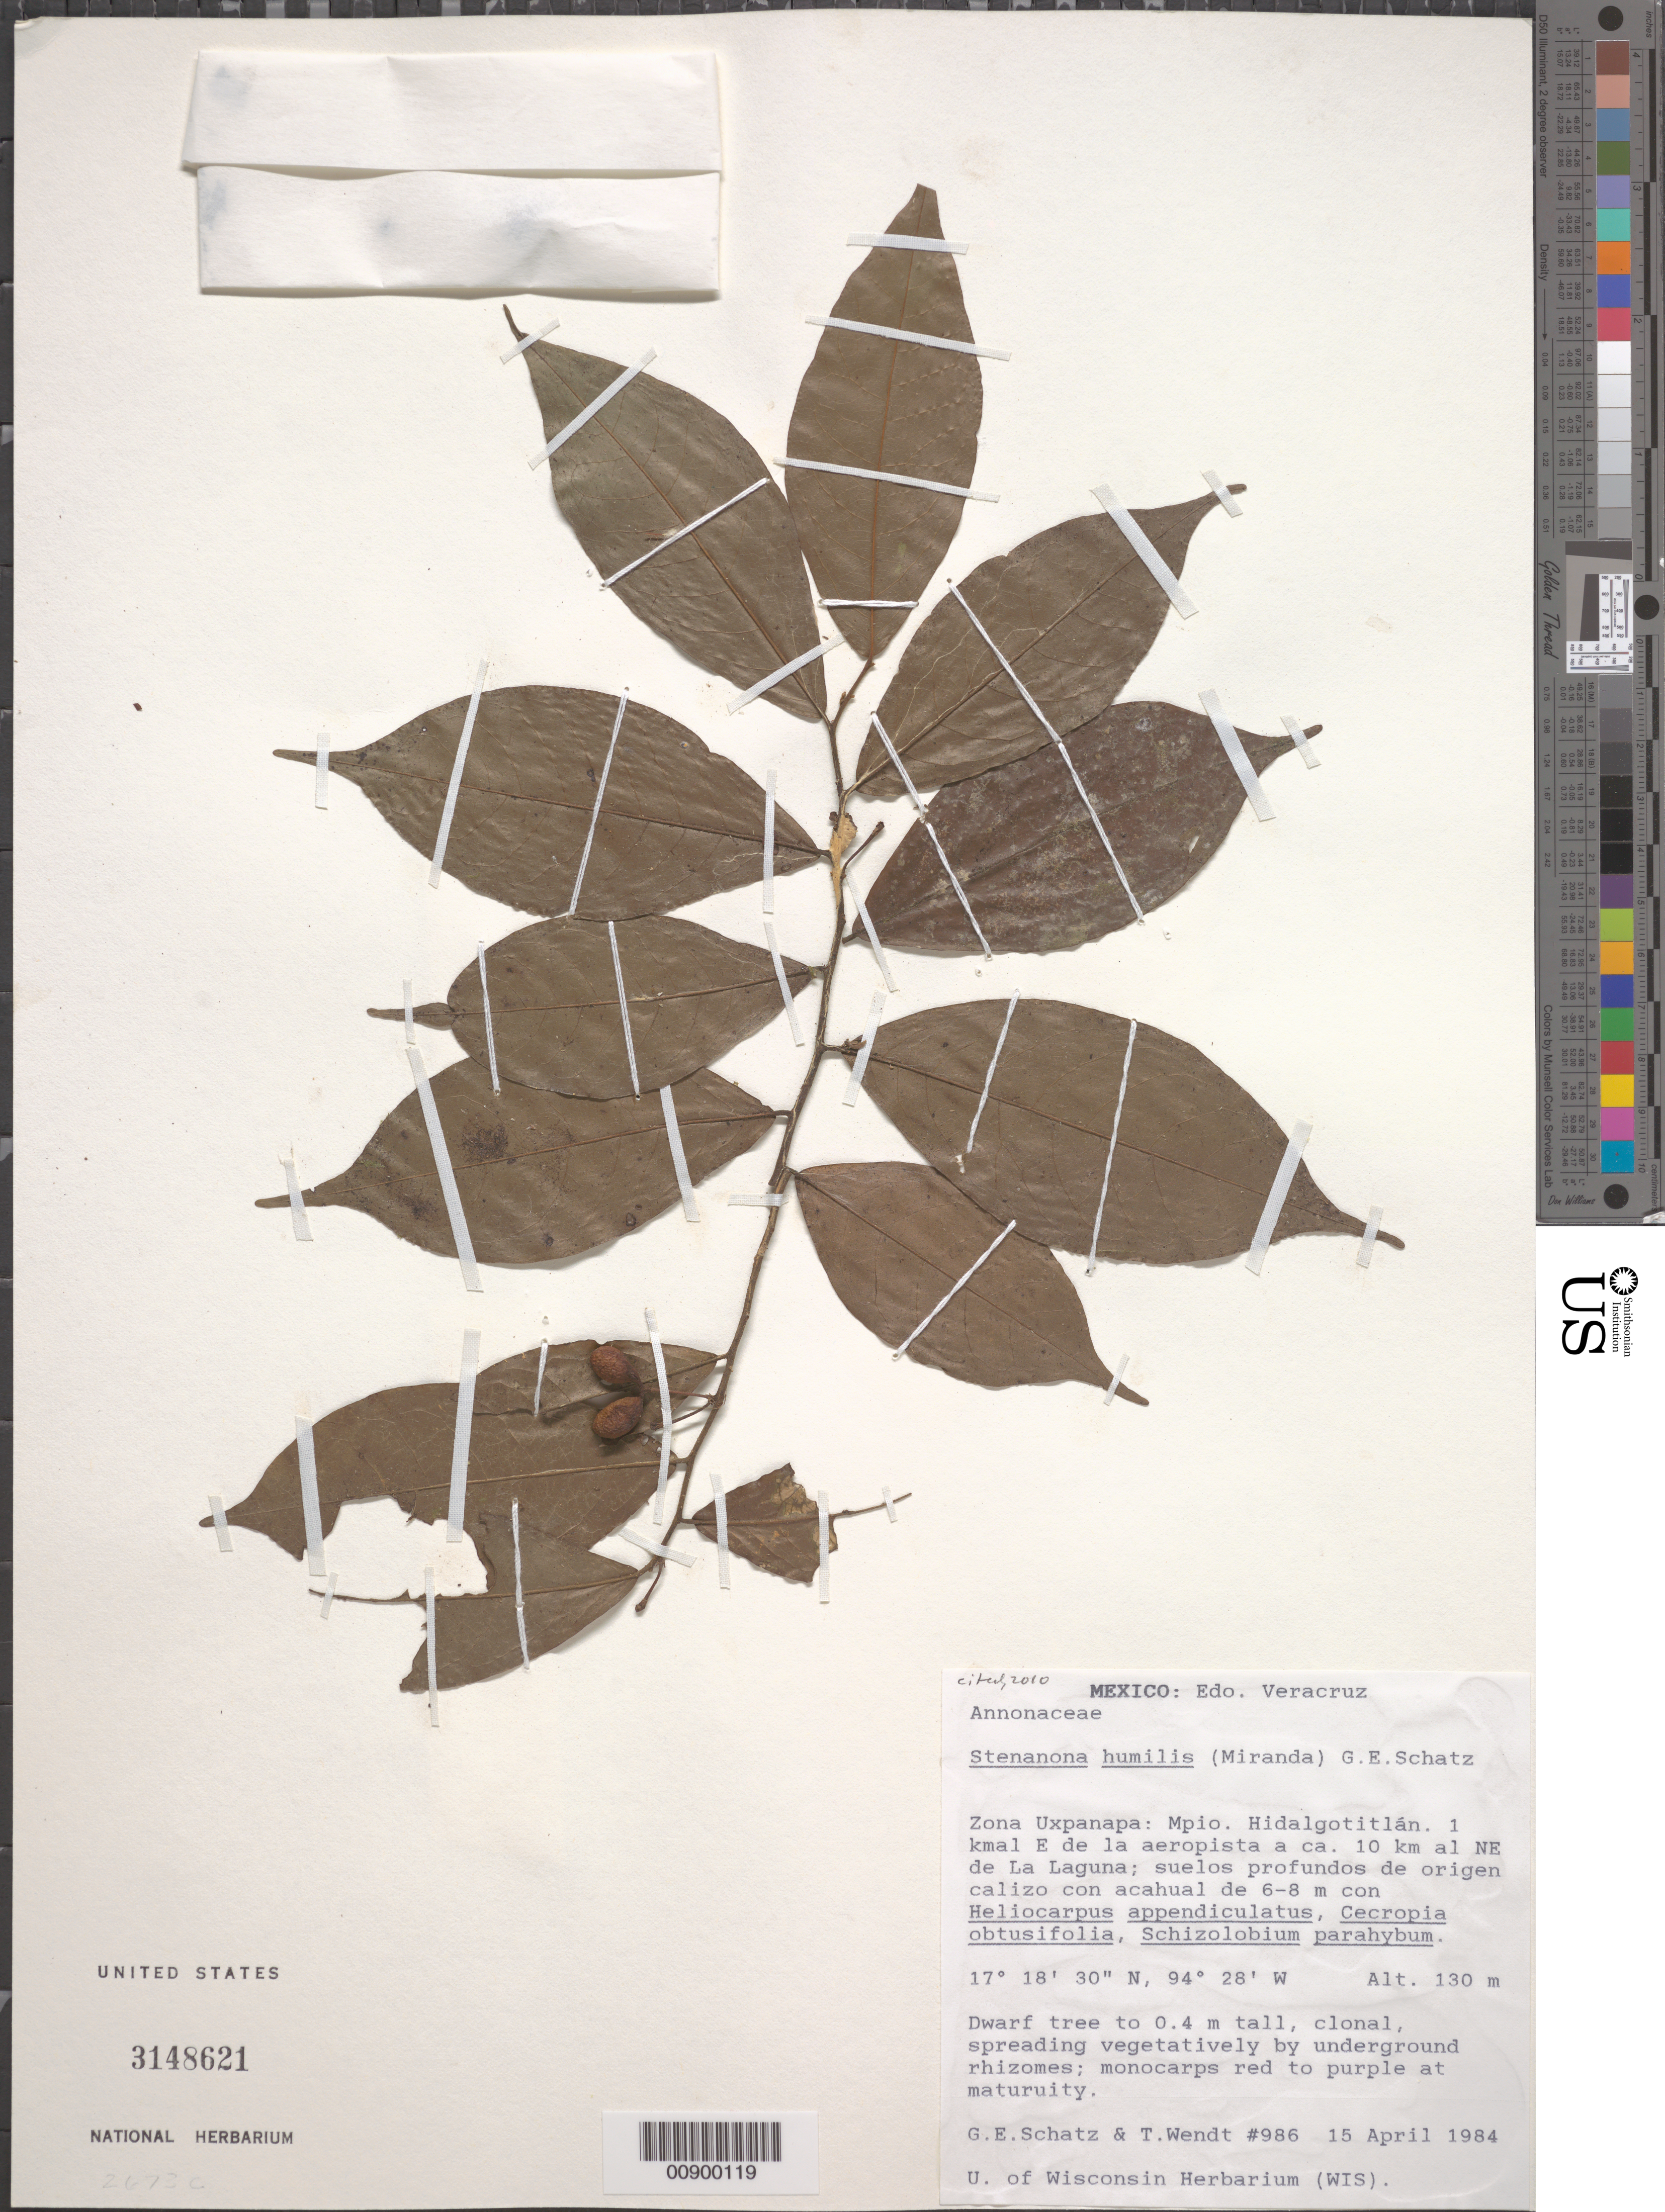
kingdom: Plantae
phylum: Tracheophyta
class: Magnoliopsida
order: Magnoliales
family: Annonaceae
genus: Stenanona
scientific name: Stenanona humilis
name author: (Miranda) G.E. Schatz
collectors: G. Schatz & T. L. Wendt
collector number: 986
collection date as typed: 15 Apr 1984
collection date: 1984-04-15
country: Mexico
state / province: Veracruz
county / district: Hidalgotitlán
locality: Zona Uxpanapa: Mpio. Hidalgotitlán. 1 km. al E de la aeropista a ca. 10 km. al NE de La Laguna.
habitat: Suelos profundos de origen calizo con acahual de 6-8 m. con Heliocarpus appendiculatus, Cecropia obtusifolia, ..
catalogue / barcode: US 3148621